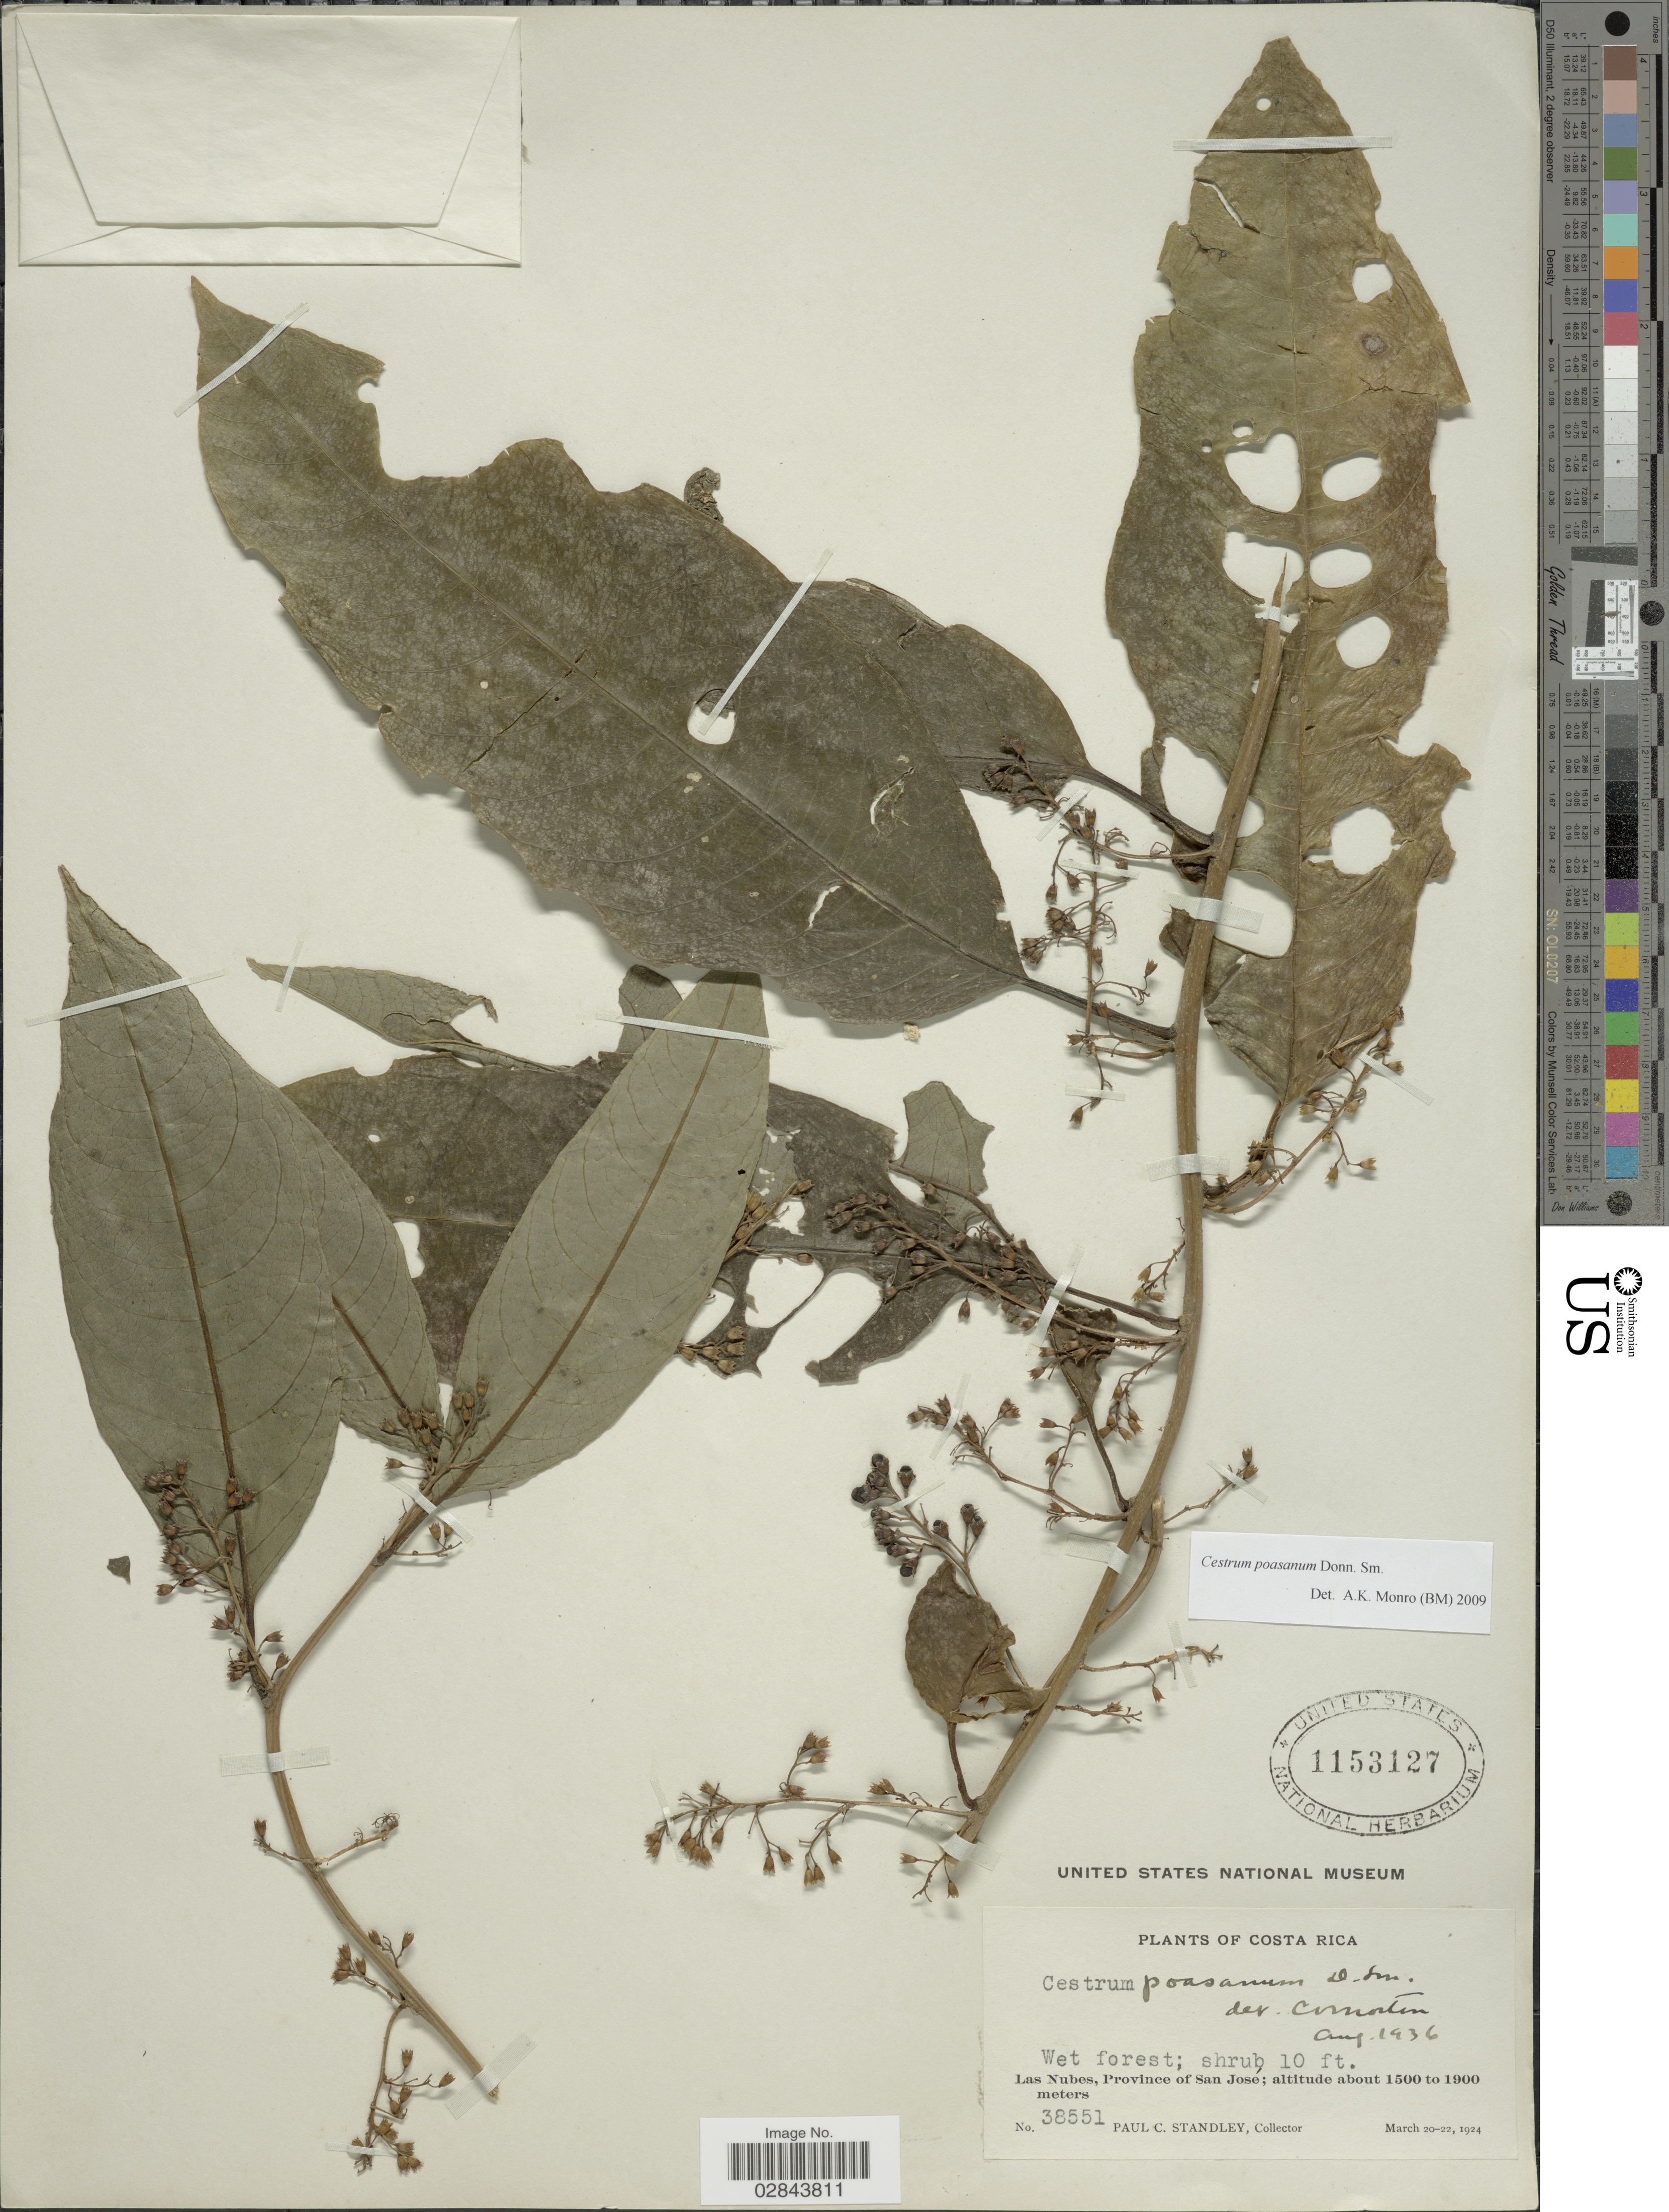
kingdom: Plantae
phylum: Tracheophyta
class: Magnoliopsida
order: Solanales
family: Solanaceae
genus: Cestrum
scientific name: Cestrum poasanum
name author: Donn. Sm.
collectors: P. C. Standley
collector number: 38551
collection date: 1924-03-20/1924-03-22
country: Costa Rica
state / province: San José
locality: Las Nubes, Province of San José.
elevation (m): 1500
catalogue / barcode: US 1153127